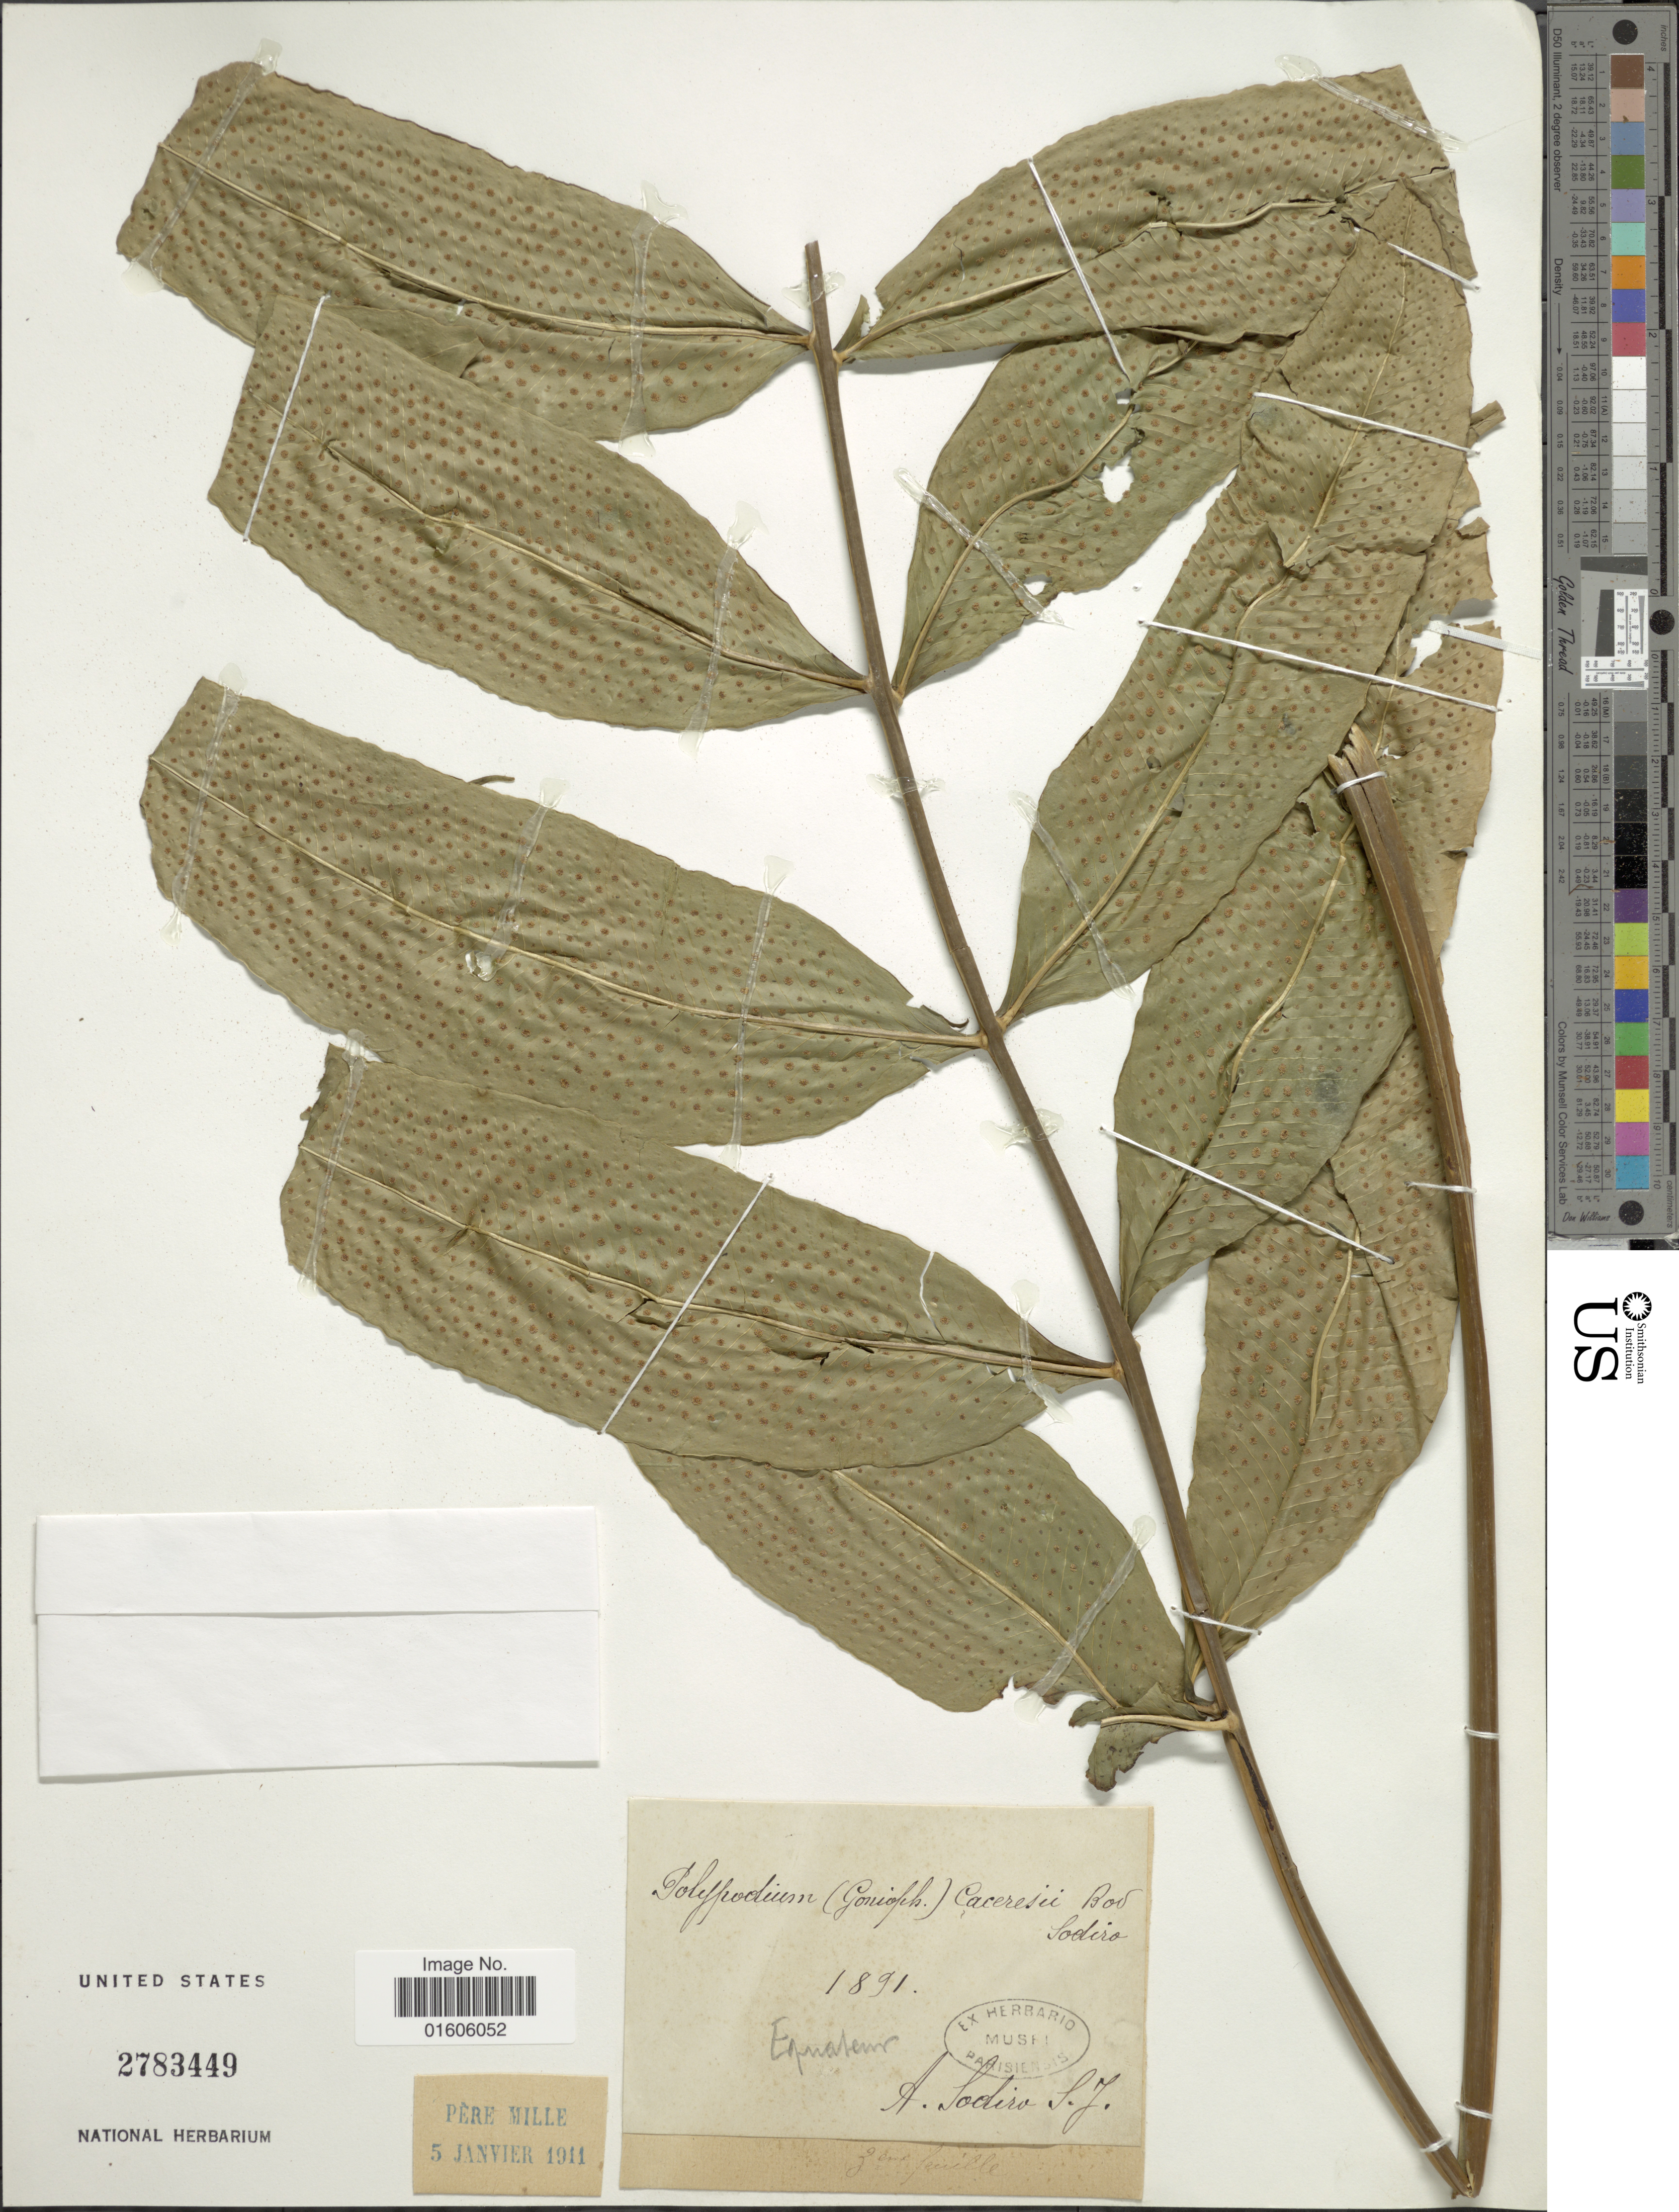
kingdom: Plantae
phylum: Tracheophyta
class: Polypodiopsida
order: Polypodiales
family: Polypodiaceae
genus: Serpocaulon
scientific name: Serpocaulon caceresii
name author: A.R. Sm.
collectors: A. Sodiro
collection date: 1891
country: Ecuador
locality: Equateur.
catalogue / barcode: US 2783449